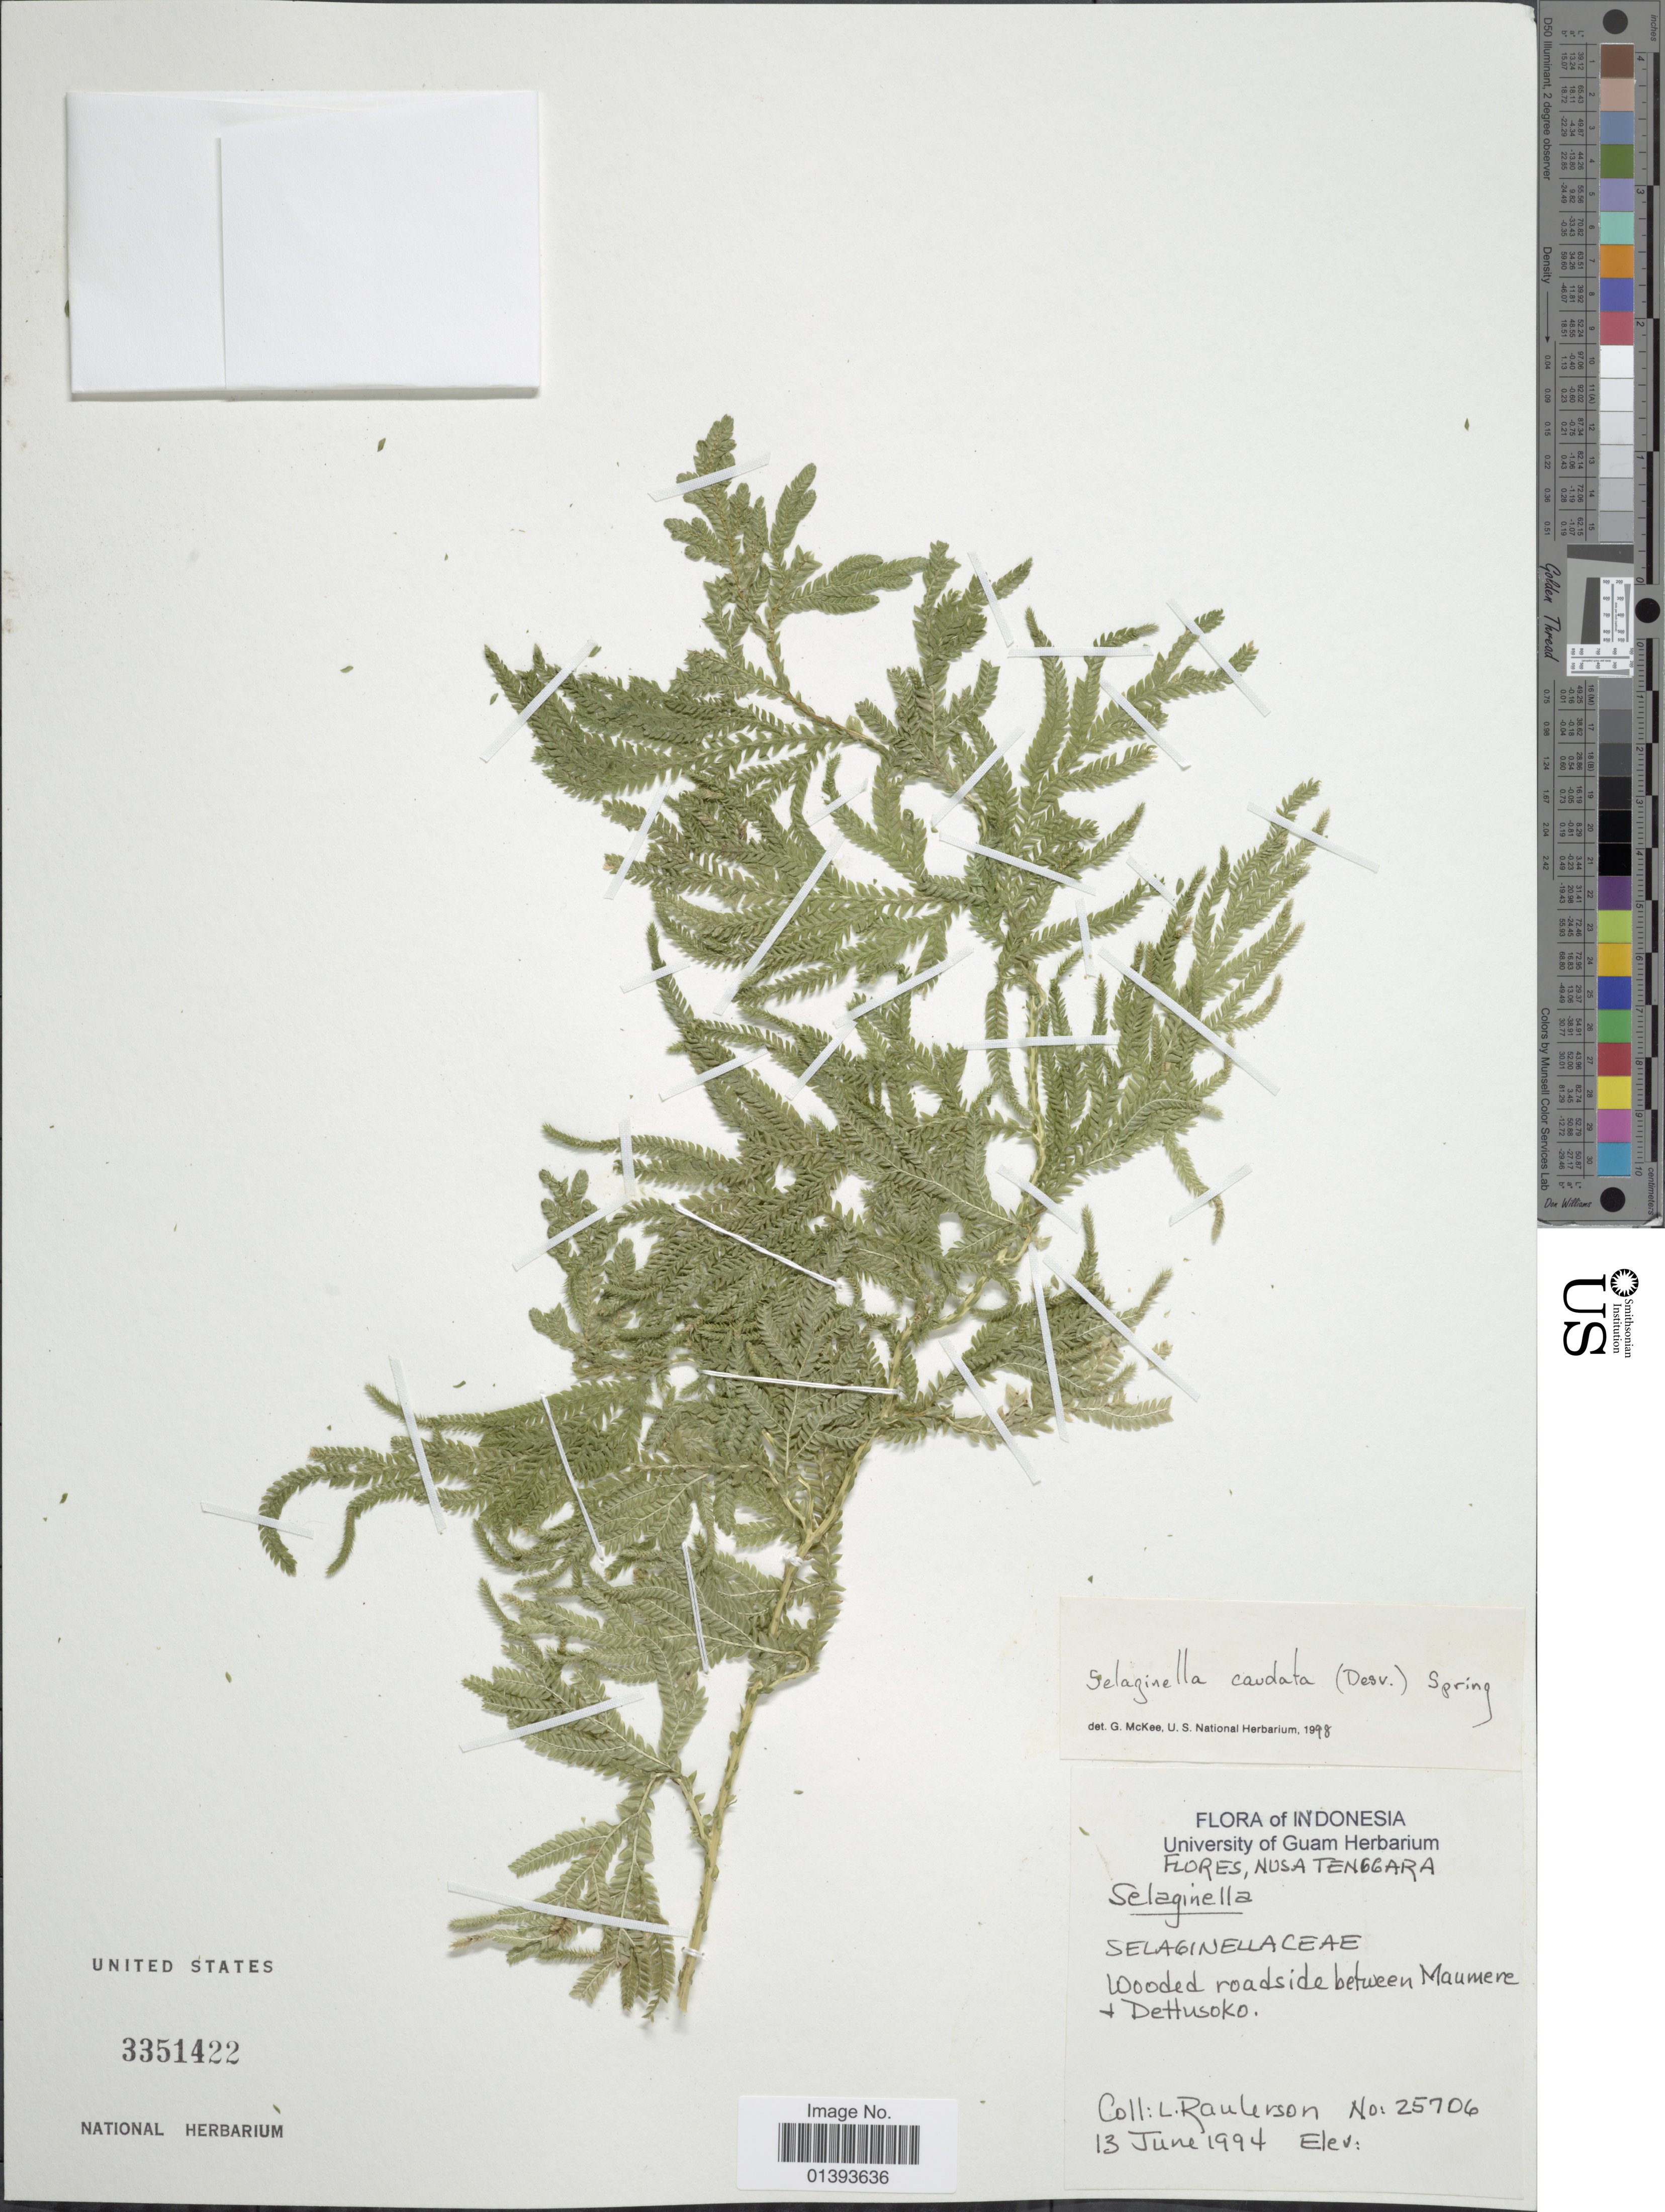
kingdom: Plantae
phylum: Tracheophyta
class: Lycopodiopsida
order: Selaginellales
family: Selaginellaceae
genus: Selaginella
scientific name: Selaginella caudata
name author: (Desv.) Spring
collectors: L. Raulerson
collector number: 25706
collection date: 1994-06-13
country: Indonesia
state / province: Nusa Tenggara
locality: Flores, Nusa Tenggara. wooded roadside between Maumere + Dettusoko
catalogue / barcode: US 3351422